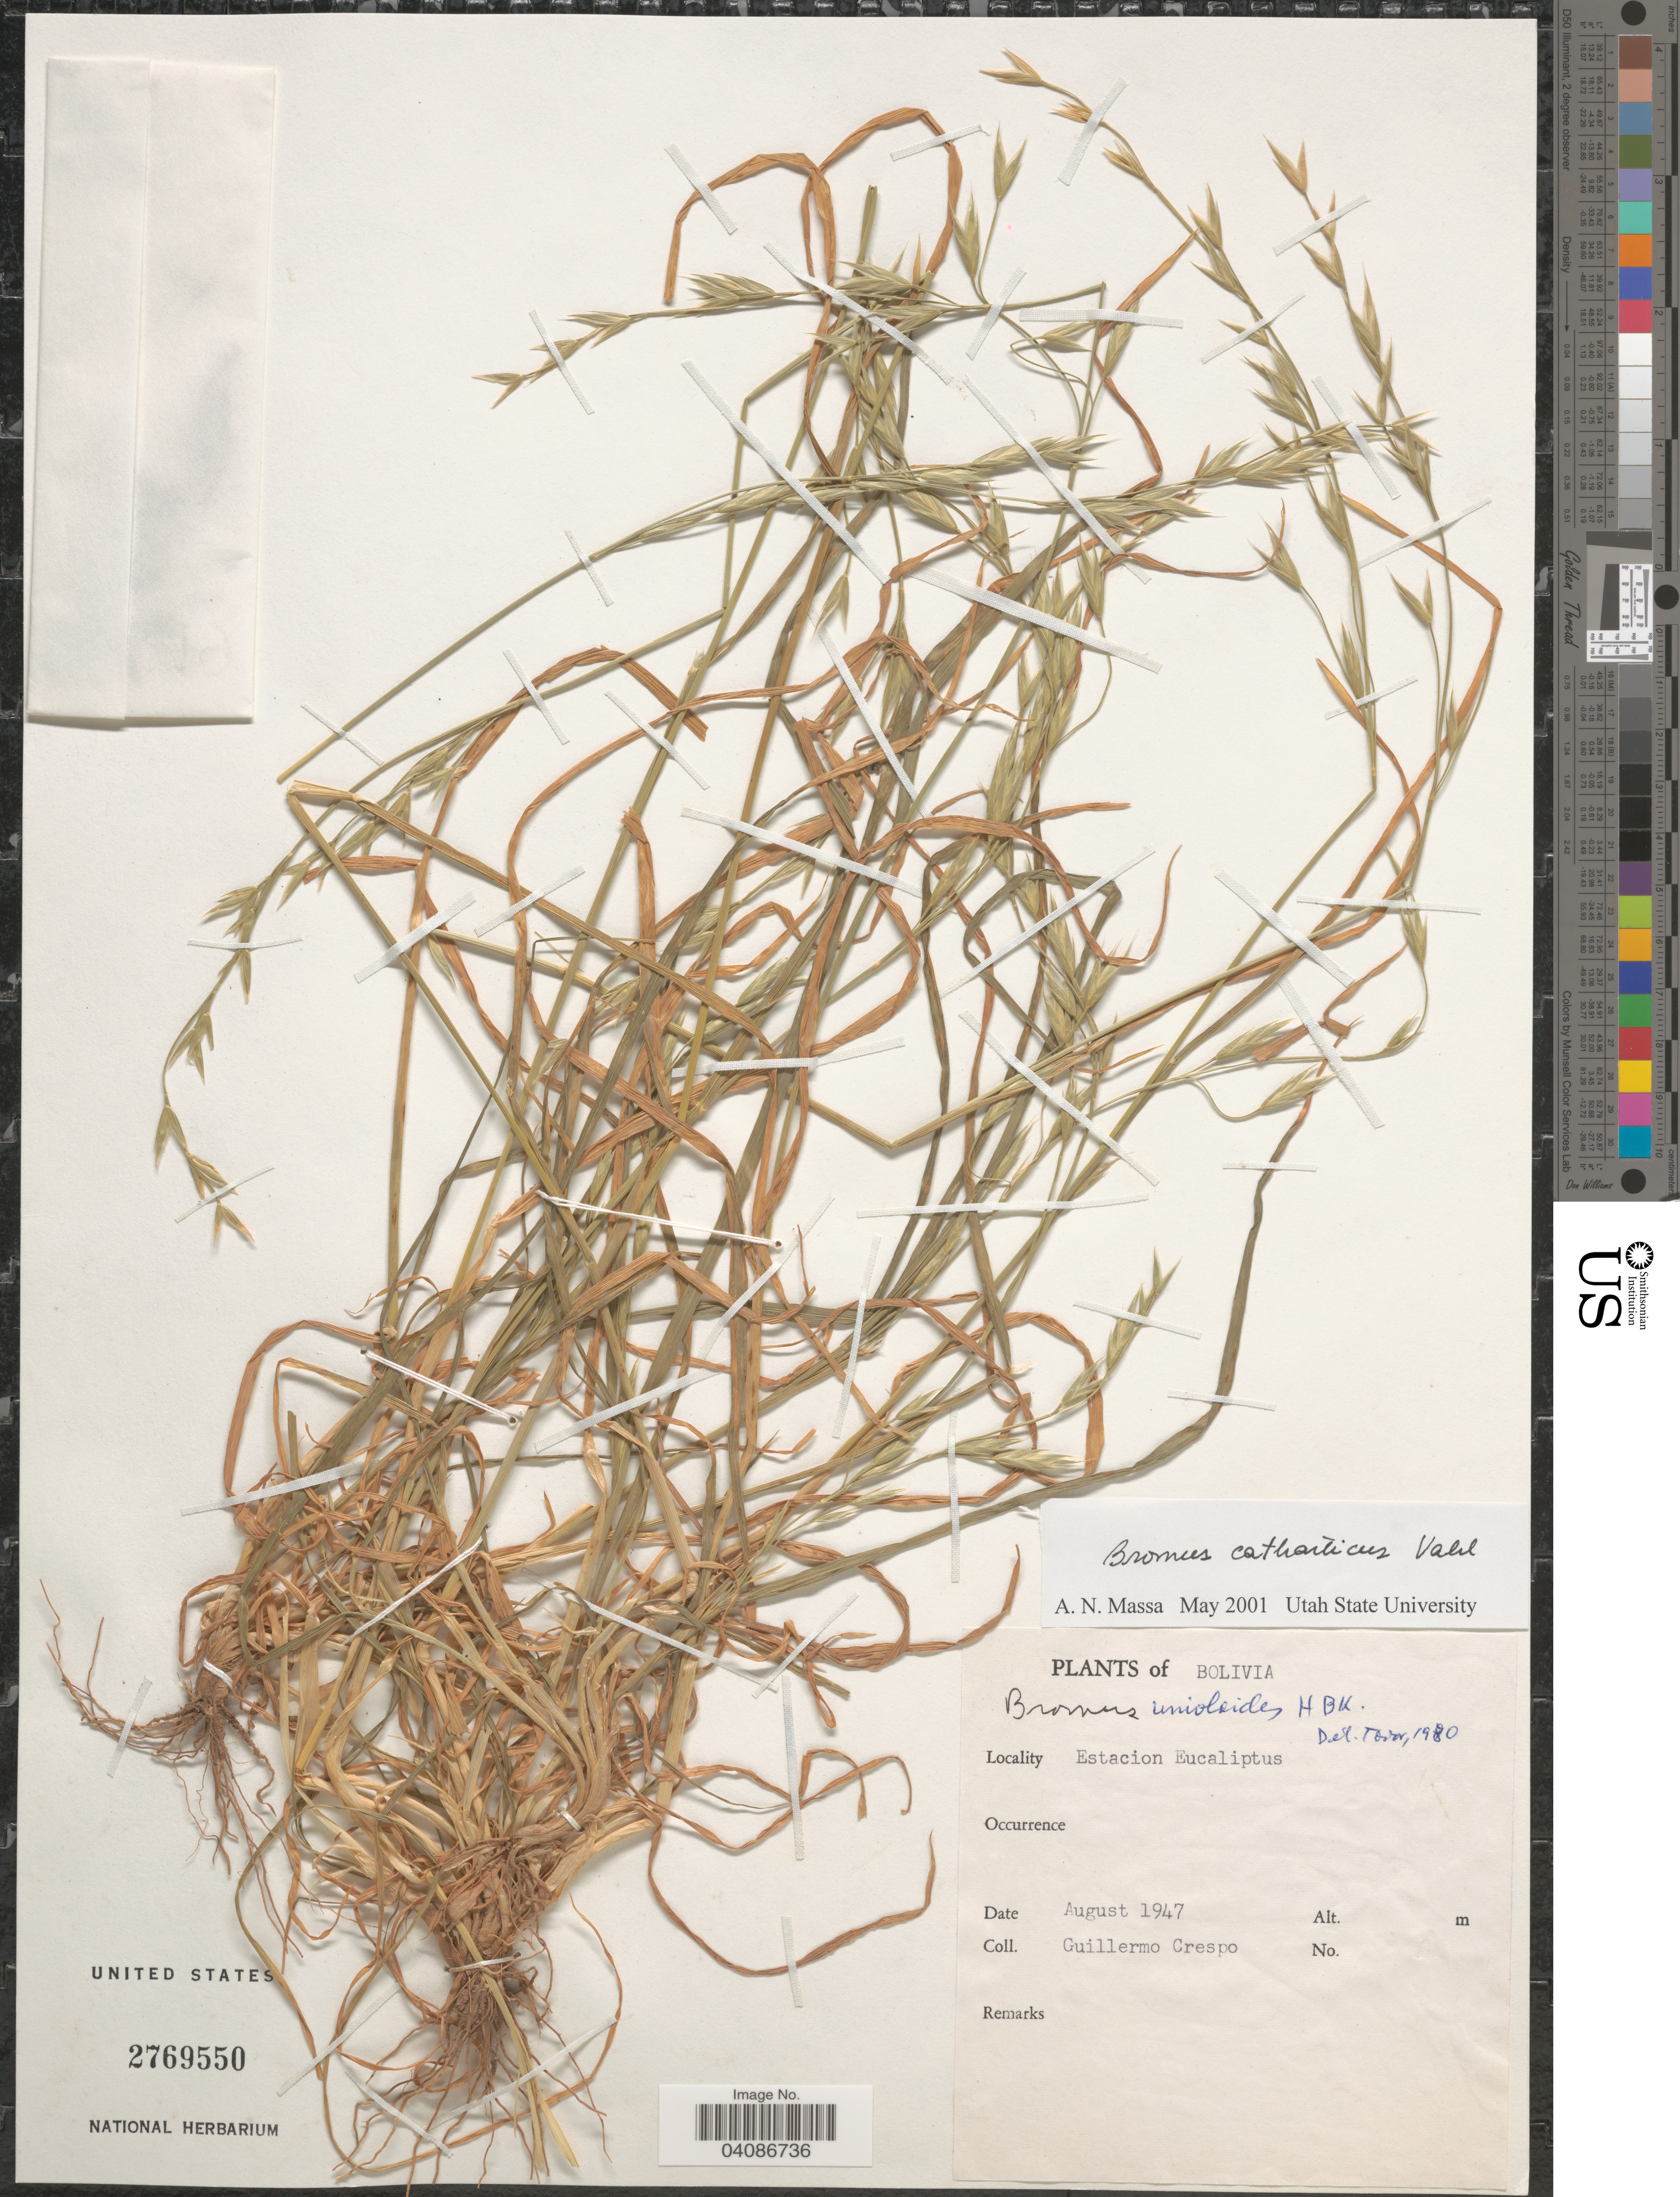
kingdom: Plantae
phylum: Tracheophyta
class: Liliopsida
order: Poales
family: Poaceae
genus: Bromus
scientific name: Bromus catharticus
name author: Vahl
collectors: G. Crespo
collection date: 1947-08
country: Bolivia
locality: Estacion Eucaliptus.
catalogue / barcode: US 2769550